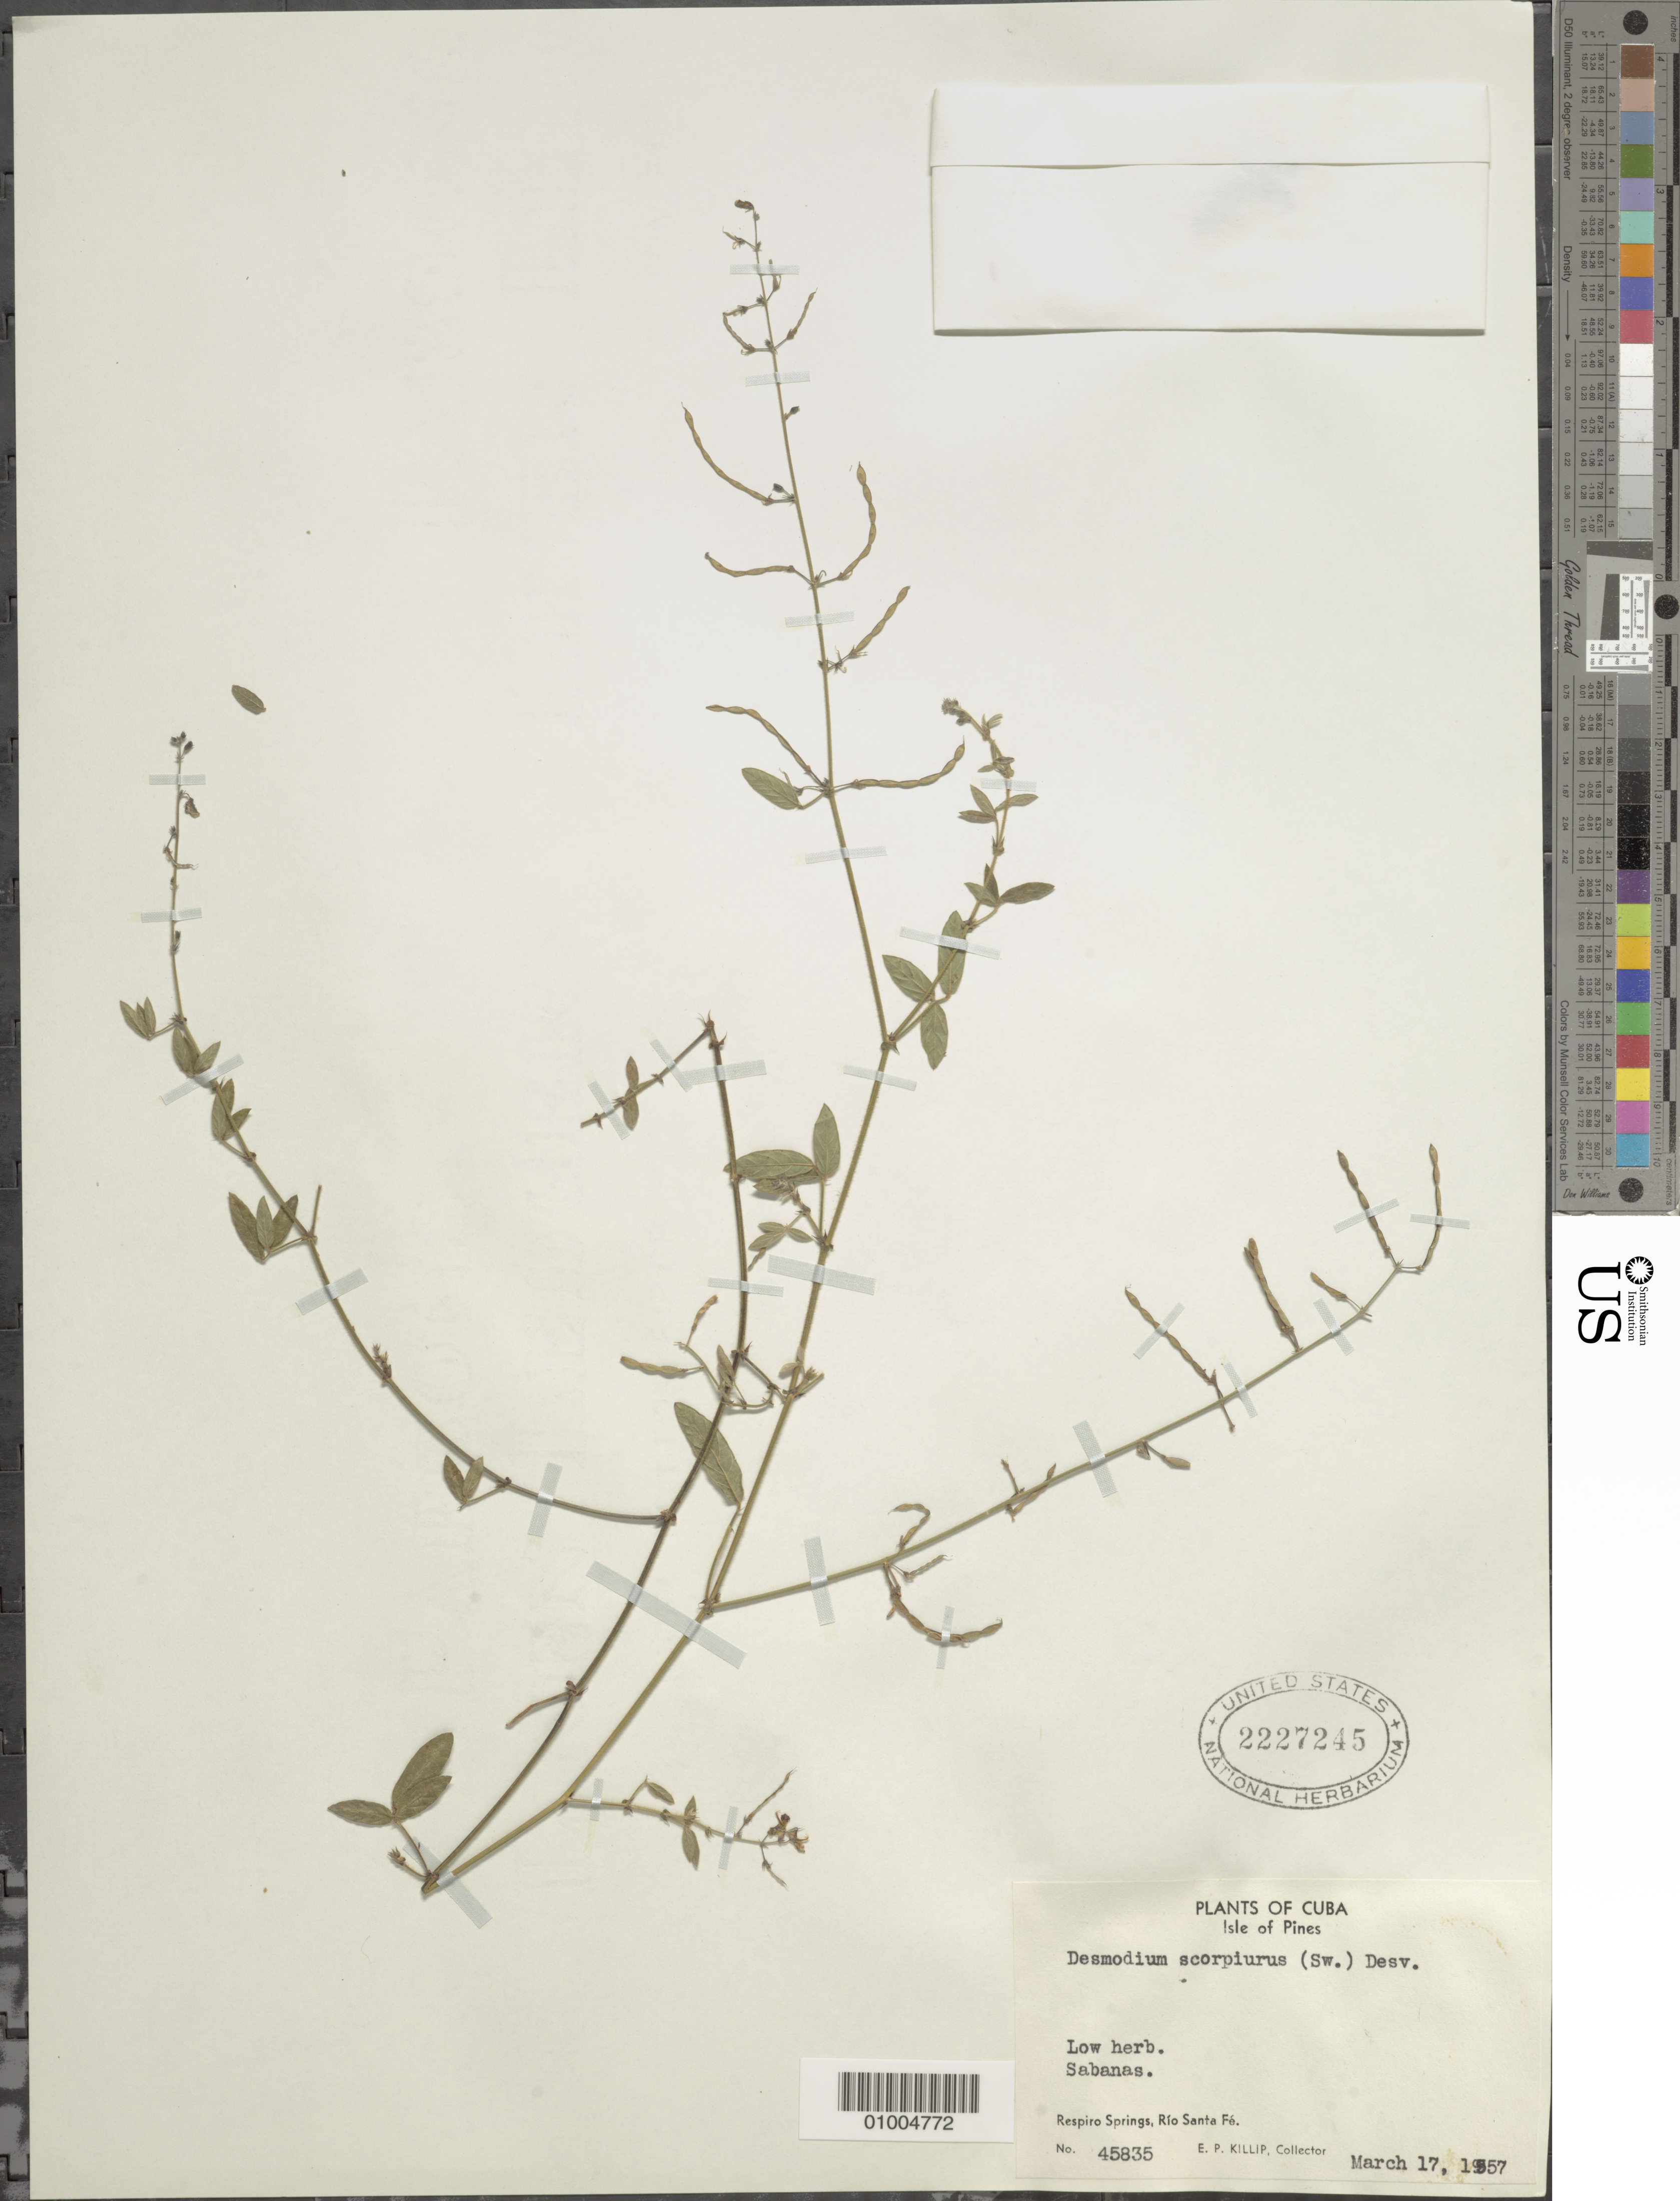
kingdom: Plantae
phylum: Tracheophyta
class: Magnoliopsida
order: Fabales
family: Fabaceae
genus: Desmodium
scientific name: Desmodium scorpiurus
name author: (Sw.) Desv. ex DC.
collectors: E. P. Killip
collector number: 45835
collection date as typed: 17 Mar 1957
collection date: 1957-03-17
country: Cuba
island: Isla de la Juventud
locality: Low herb Sabanas Respiro Springs, Rio Santa Fe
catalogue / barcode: US 2227245